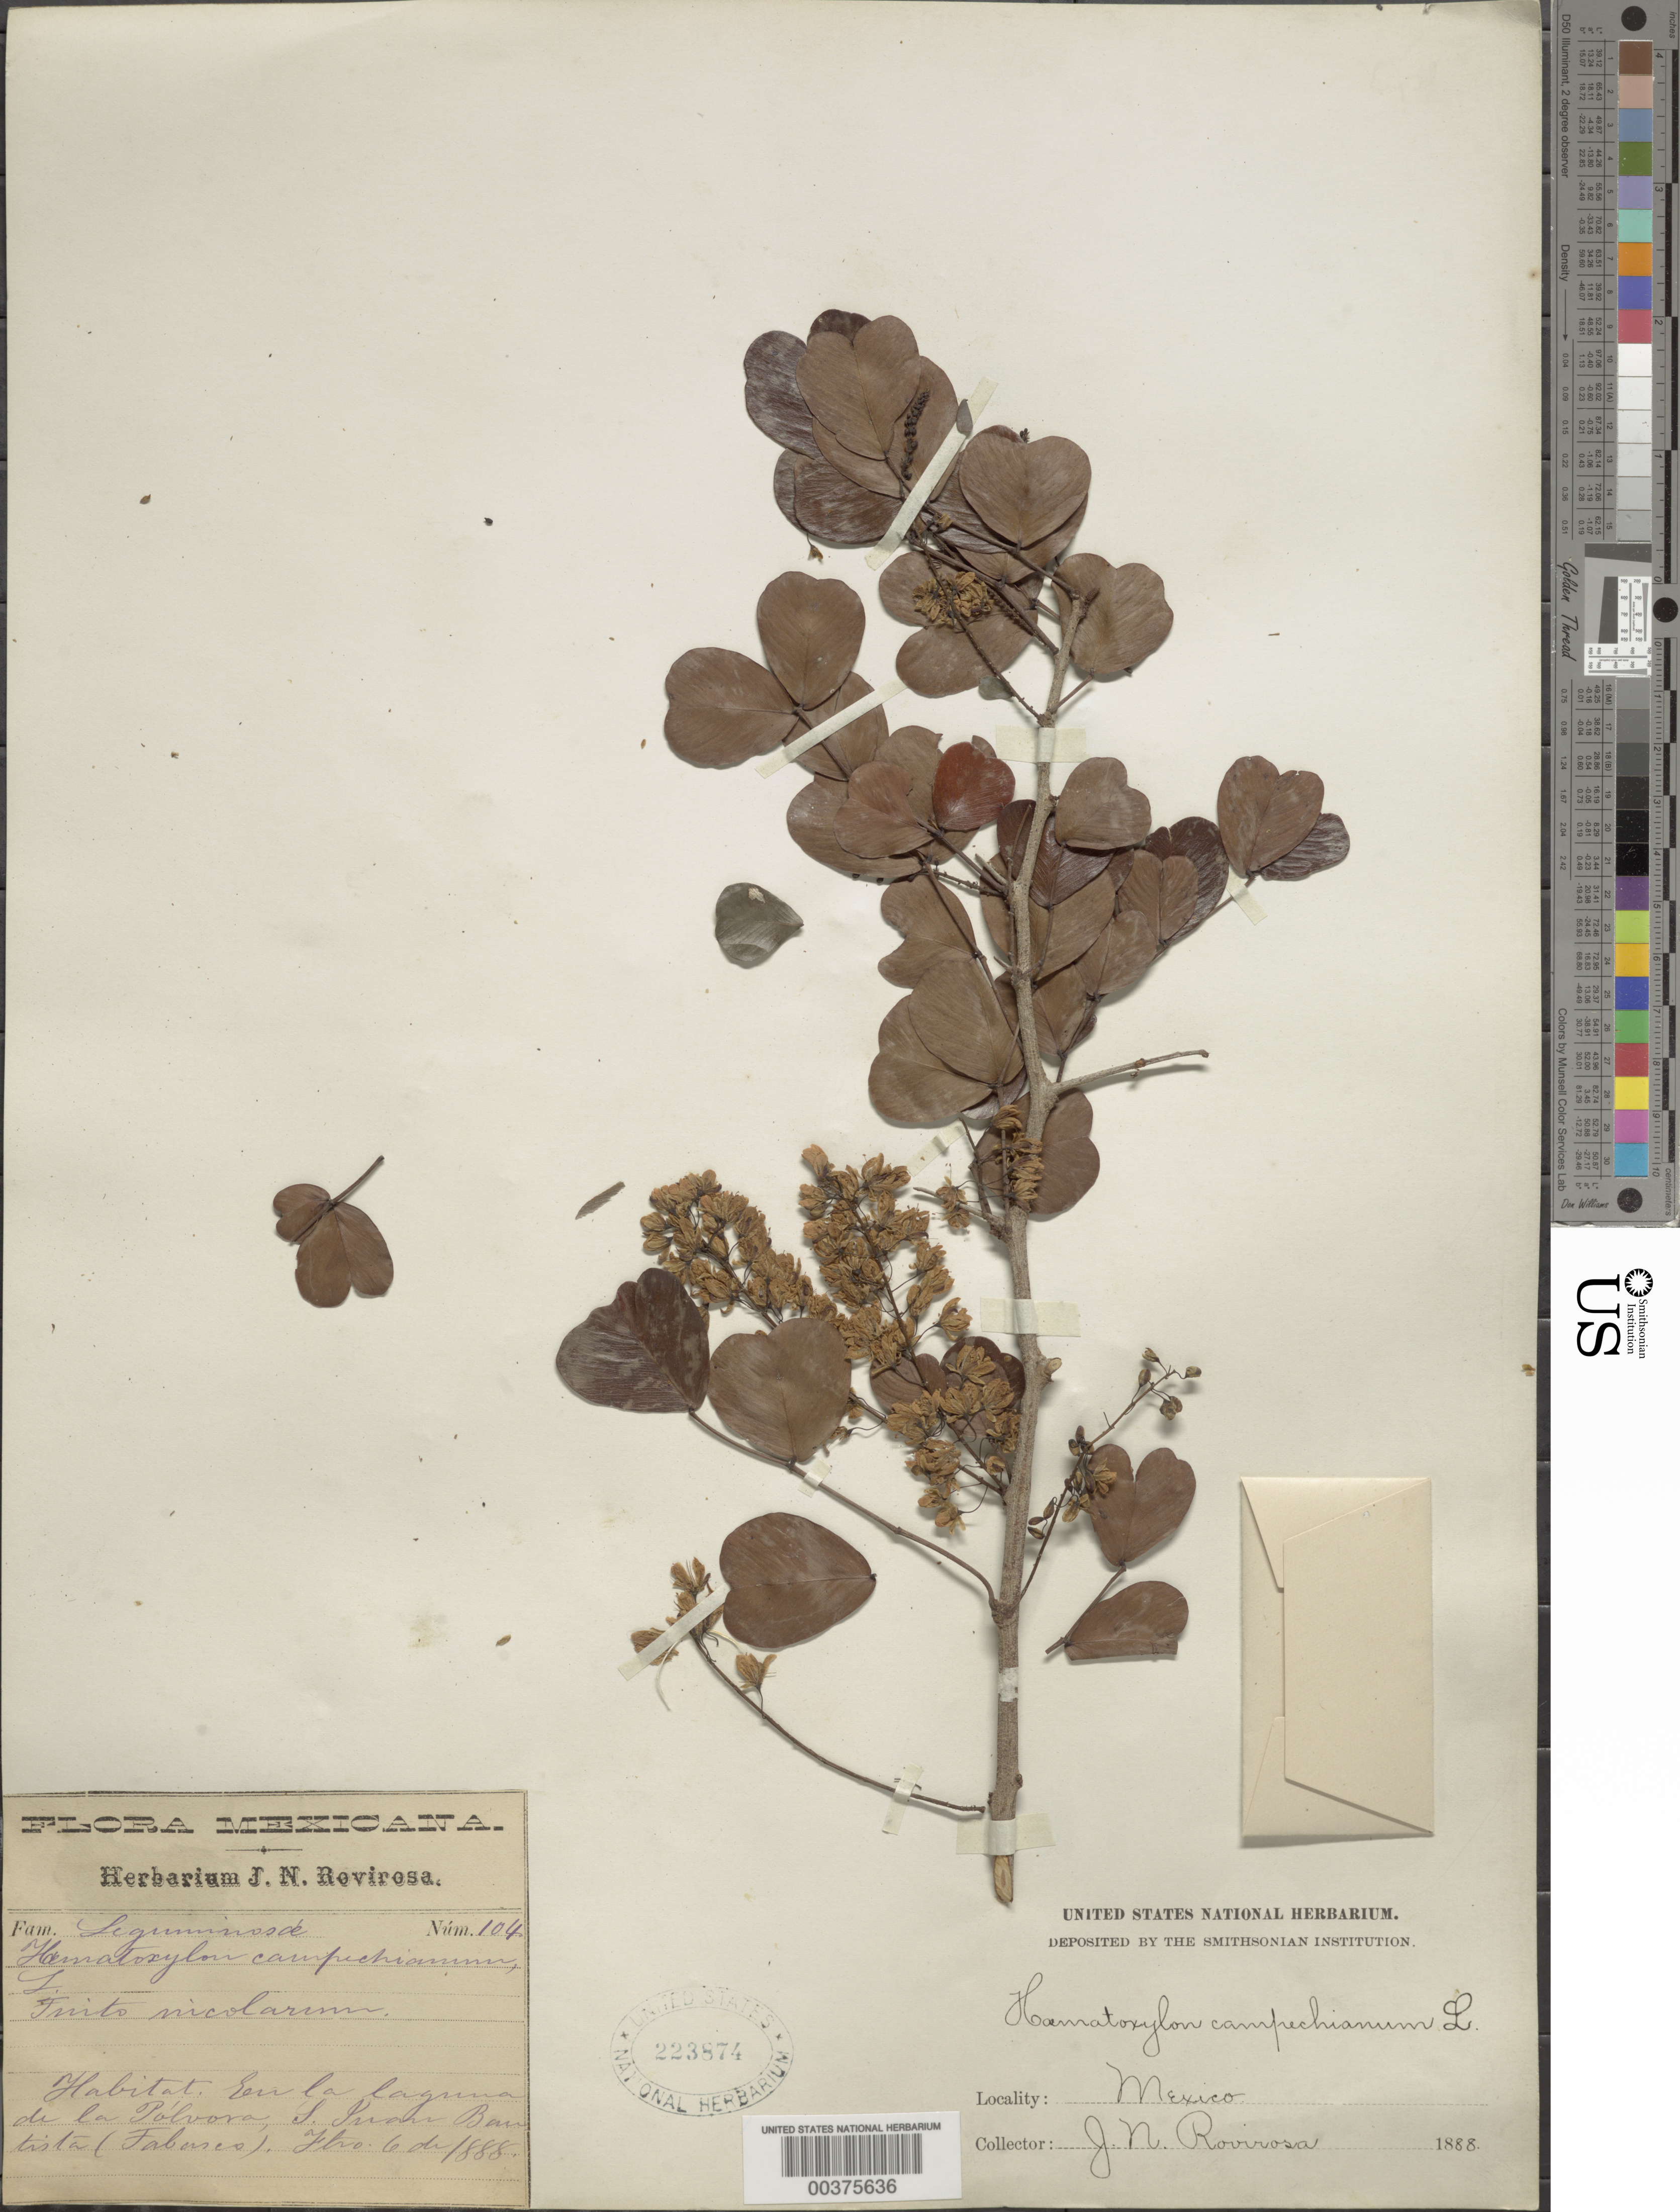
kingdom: Plantae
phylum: Tracheophyta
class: Magnoliopsida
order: Fabales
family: Fabaceae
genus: Haematoxylum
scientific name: Haematoxylum campechianum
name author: L.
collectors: J. N. Rovirosa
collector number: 104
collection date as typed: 06 Feb 1888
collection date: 1888-02-06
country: Mexico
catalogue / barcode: US 223874